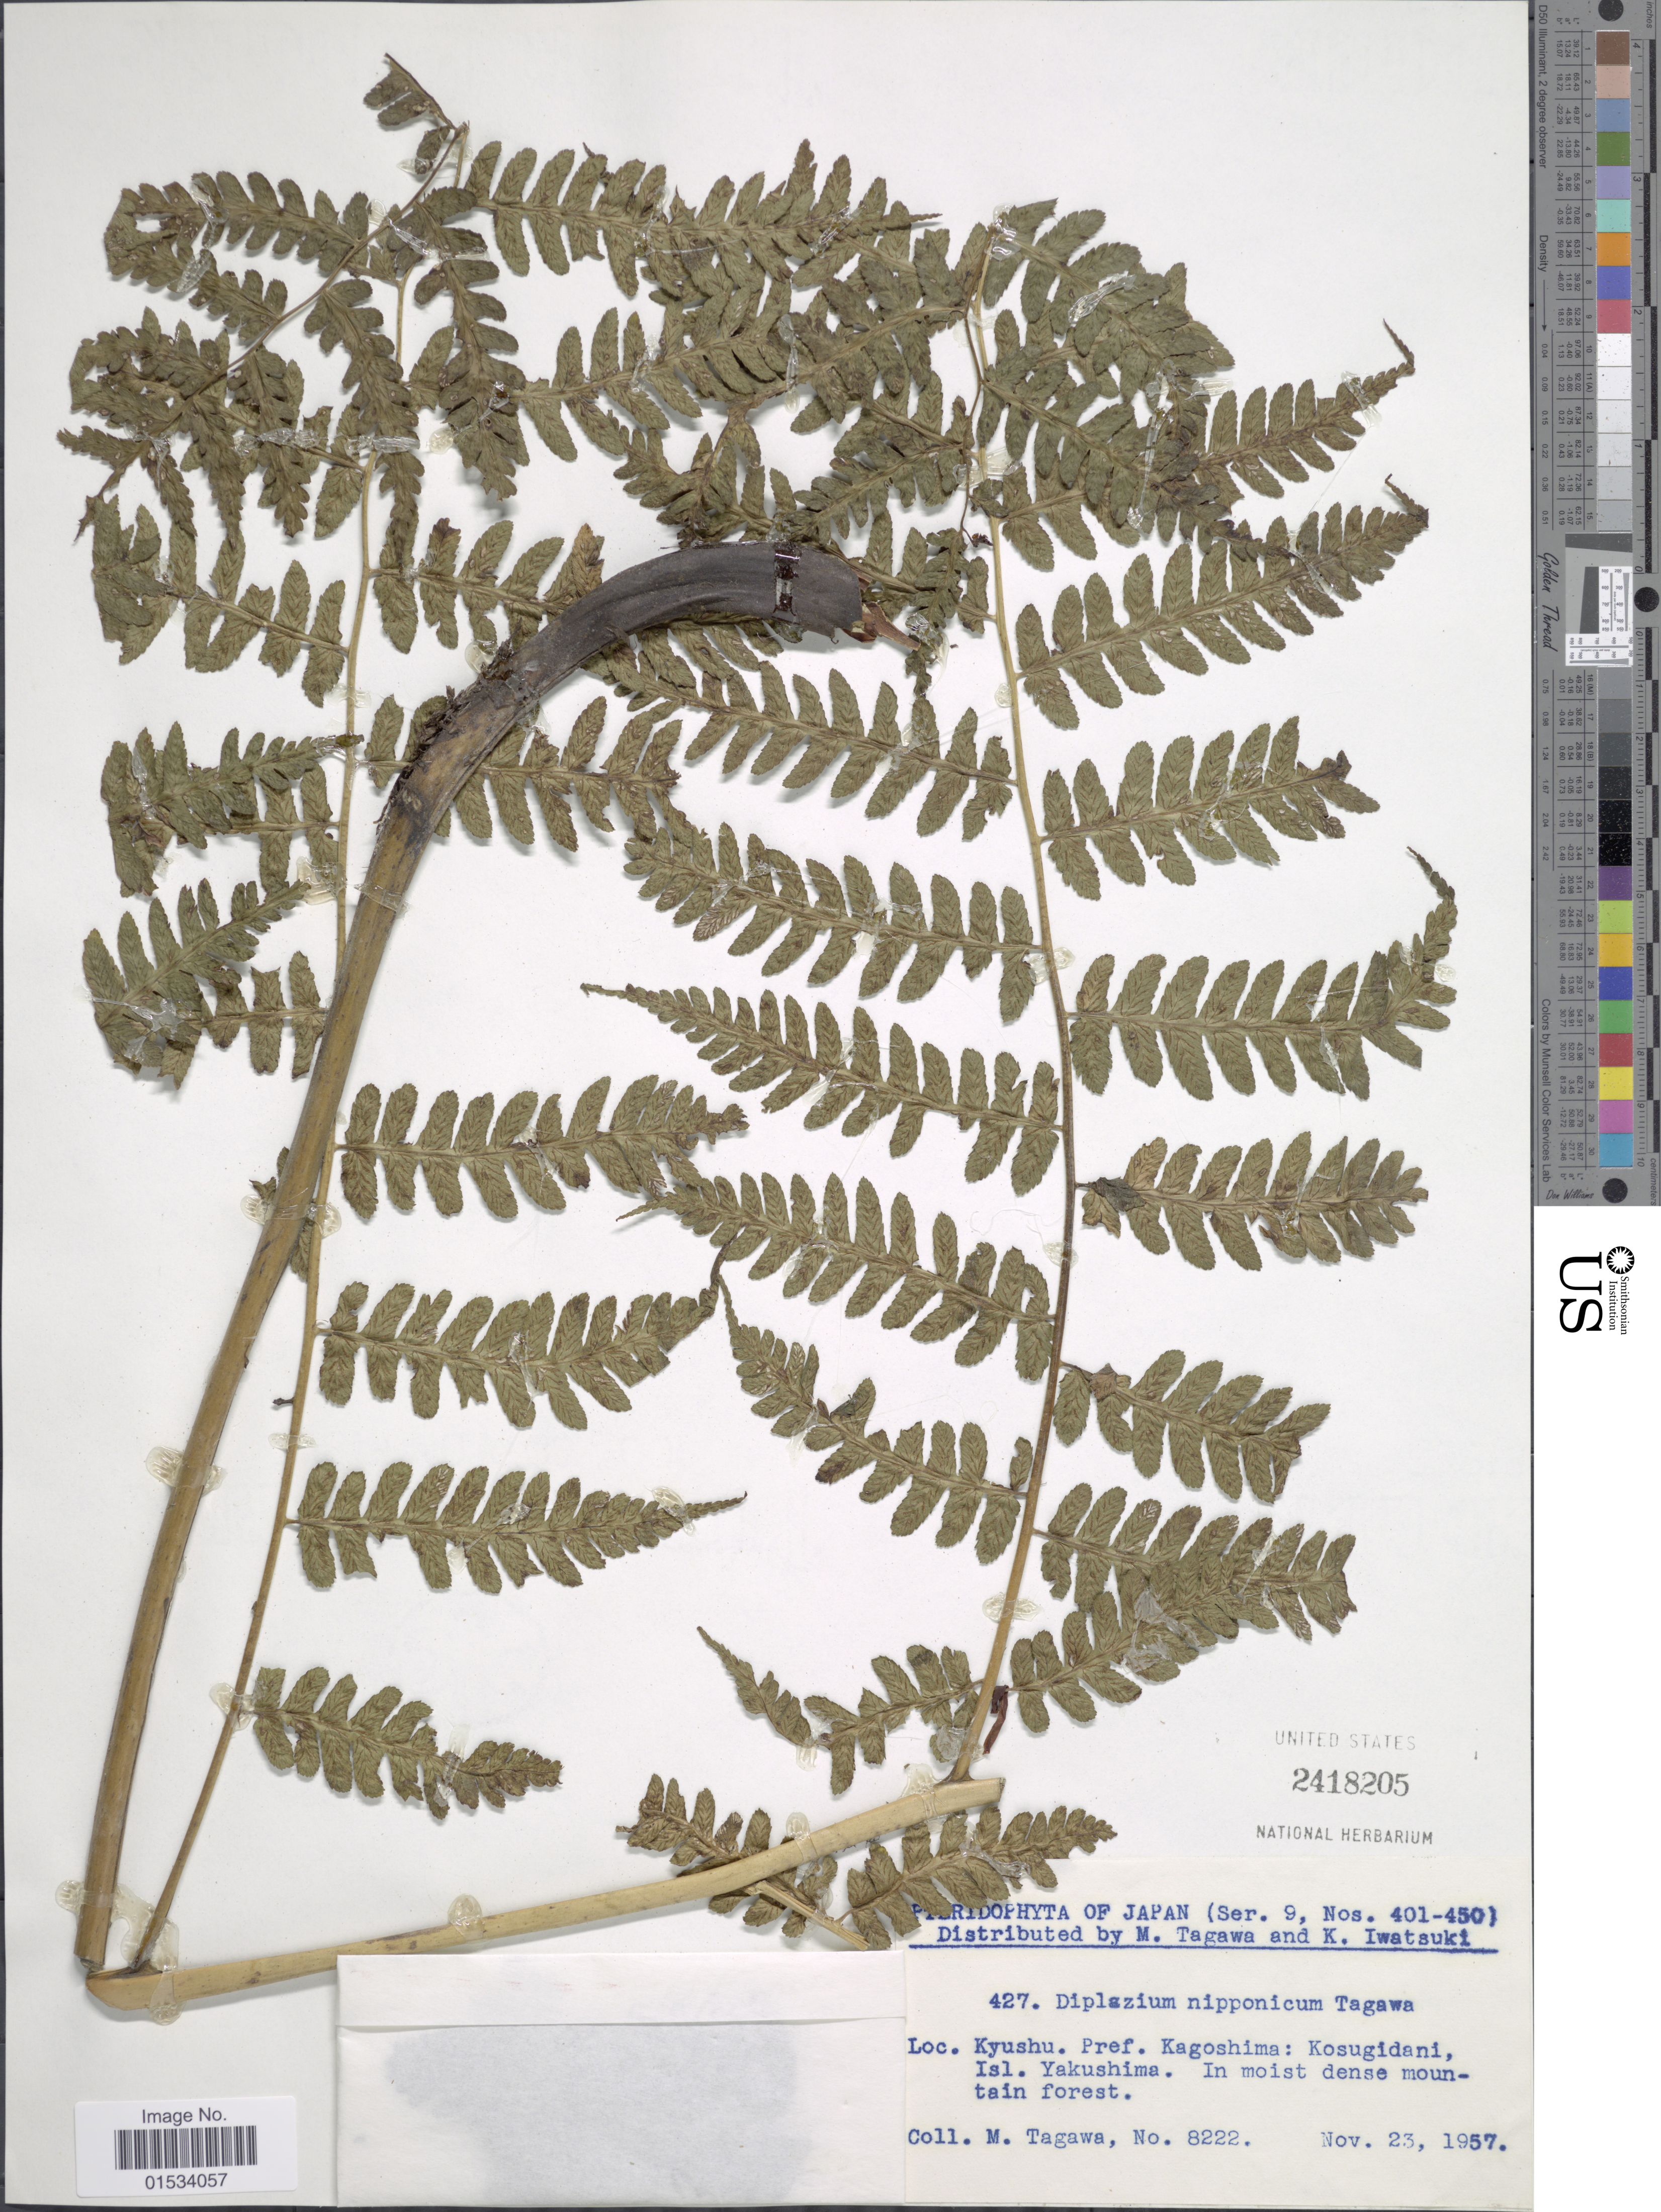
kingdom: Plantae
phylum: Tracheophyta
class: Polypodiopsida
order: Polypodiales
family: Athyriaceae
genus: Diplazium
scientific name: Diplazium nipponicolum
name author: (Ohwi)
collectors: M. Tagawa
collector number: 8222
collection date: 1957-11-23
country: Japan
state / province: Kagosima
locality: Kyushima, Kosugidani Isl. Yakusima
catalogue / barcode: US 2418205